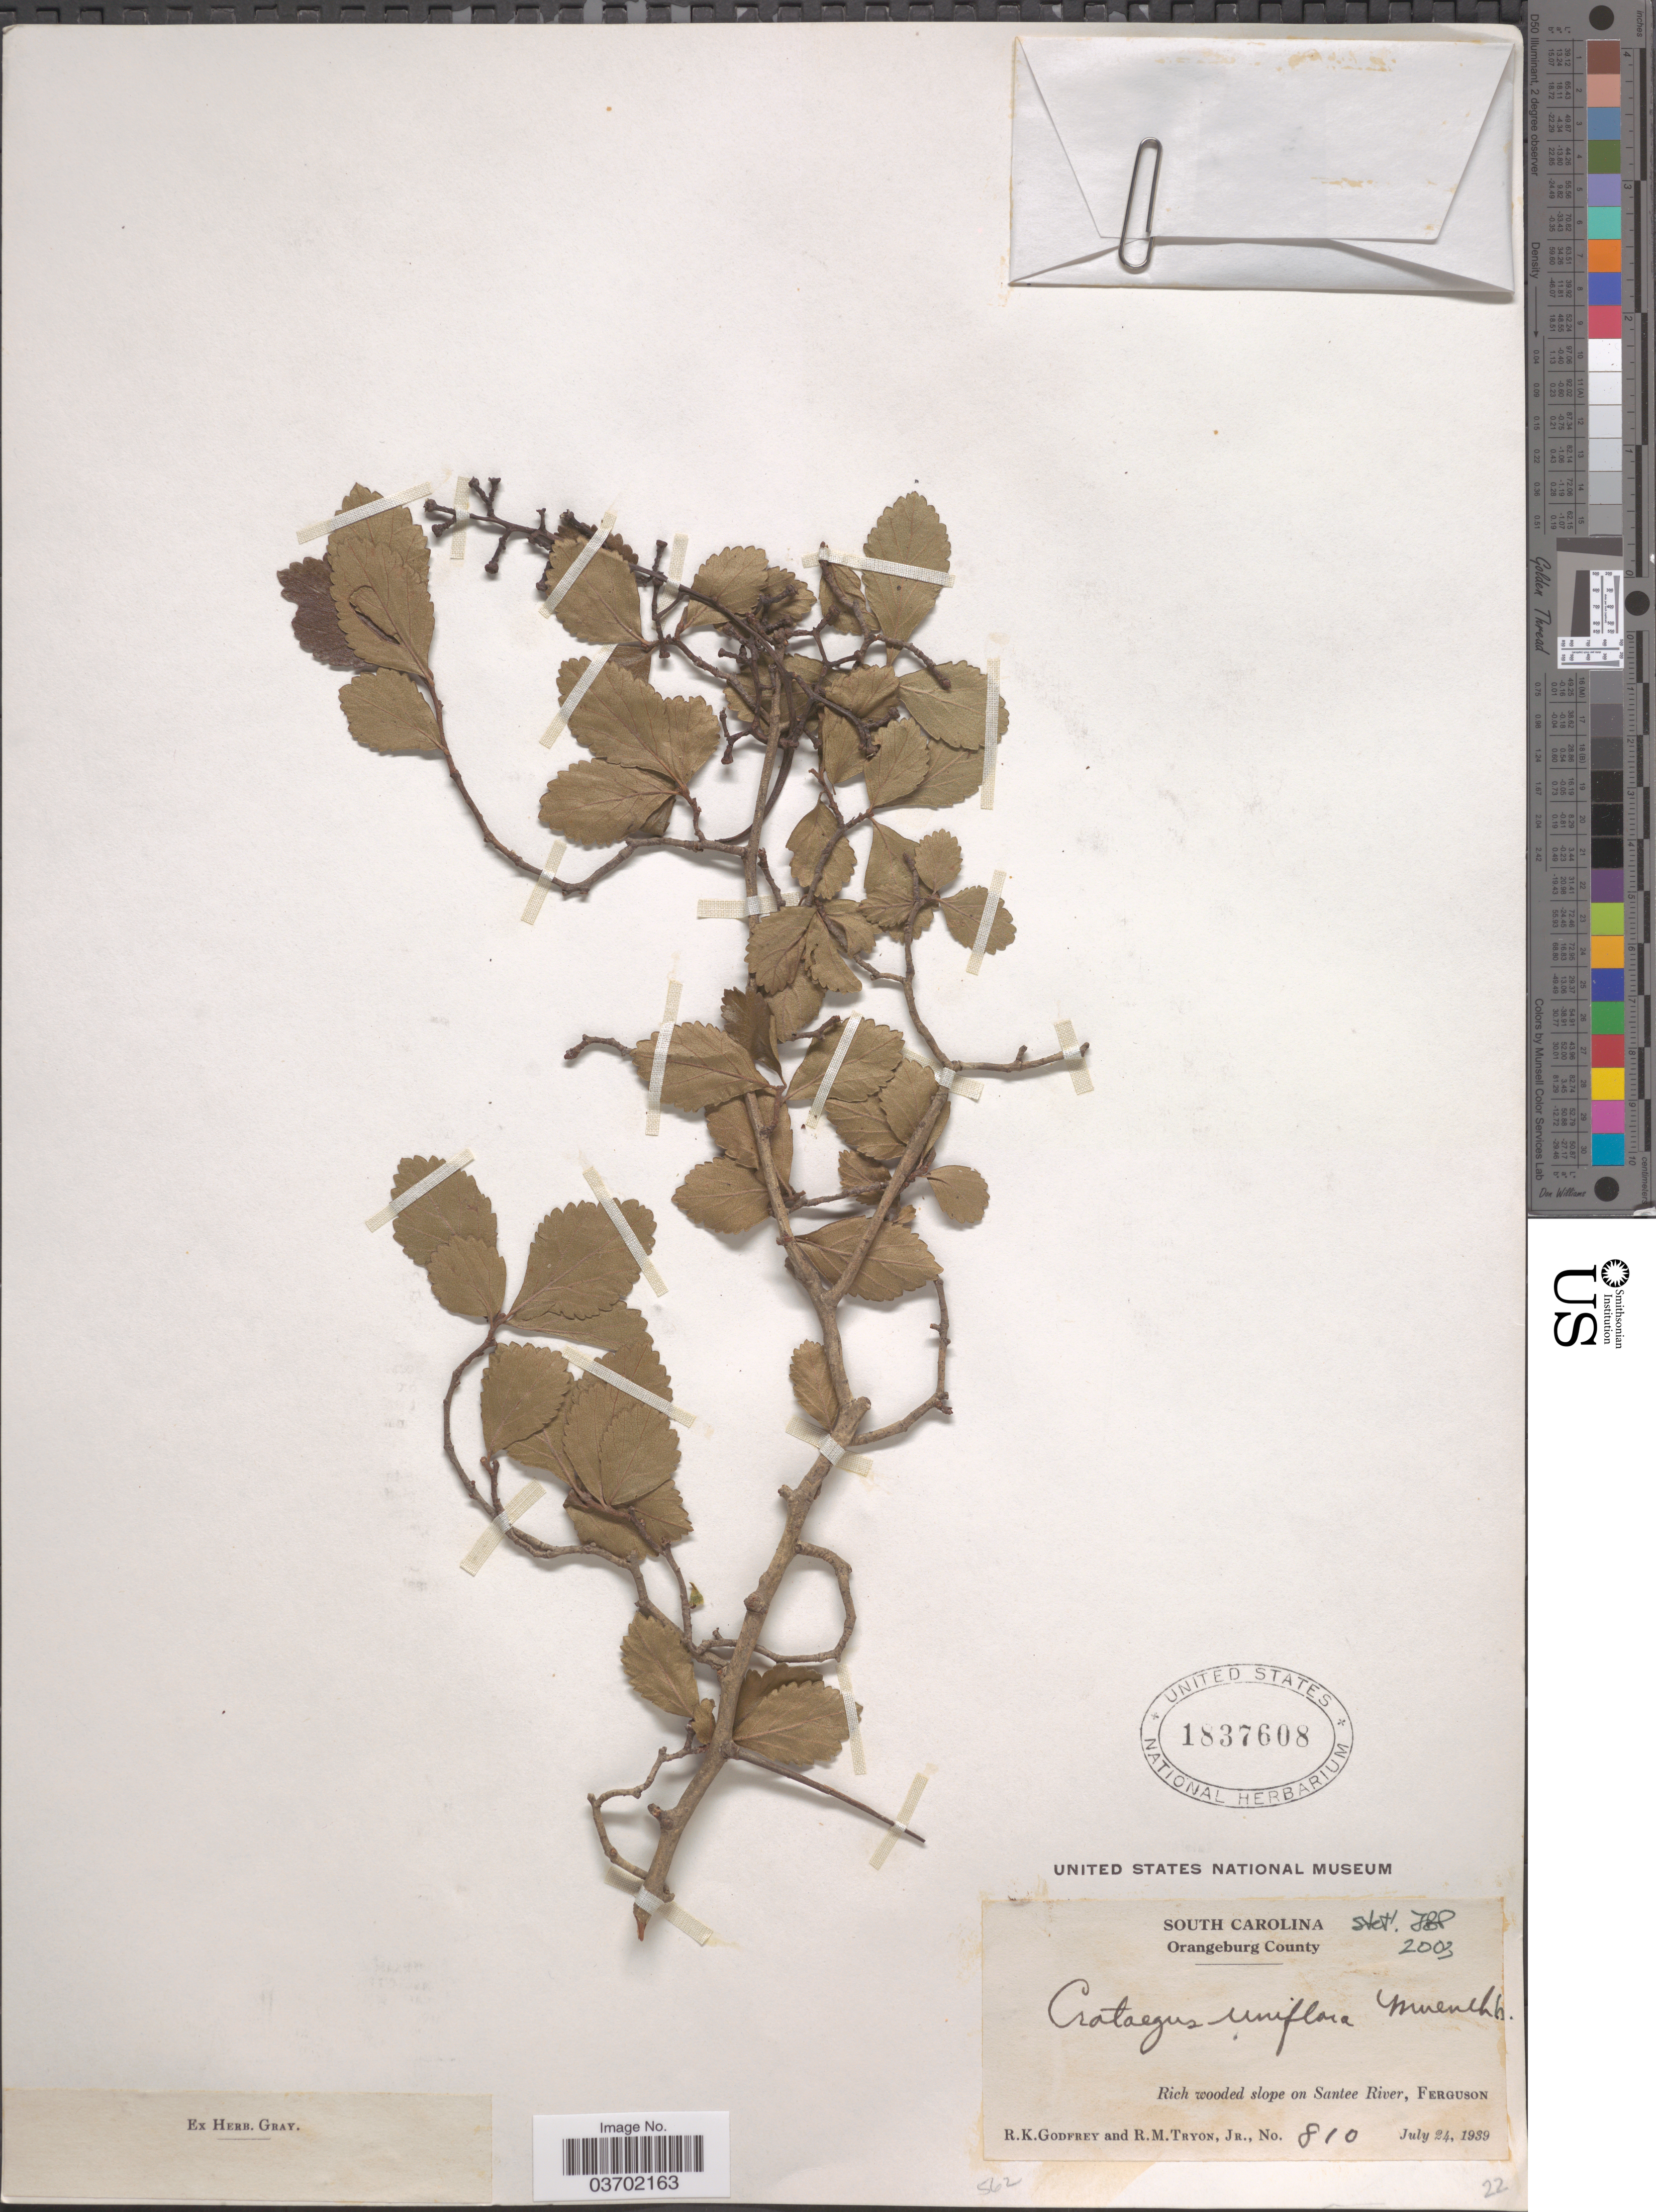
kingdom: Plantae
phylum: Tracheophyta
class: Magnoliopsida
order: Rosales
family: Rosaceae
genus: Crataegus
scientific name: Crataegus uniflora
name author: Münchh.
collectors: R. K. Godfrey & R. Tryon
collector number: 810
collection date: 1939-07-24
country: United States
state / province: South Carolina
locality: Orangeburg County. On Santee River, Ferguson.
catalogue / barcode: US 1837608